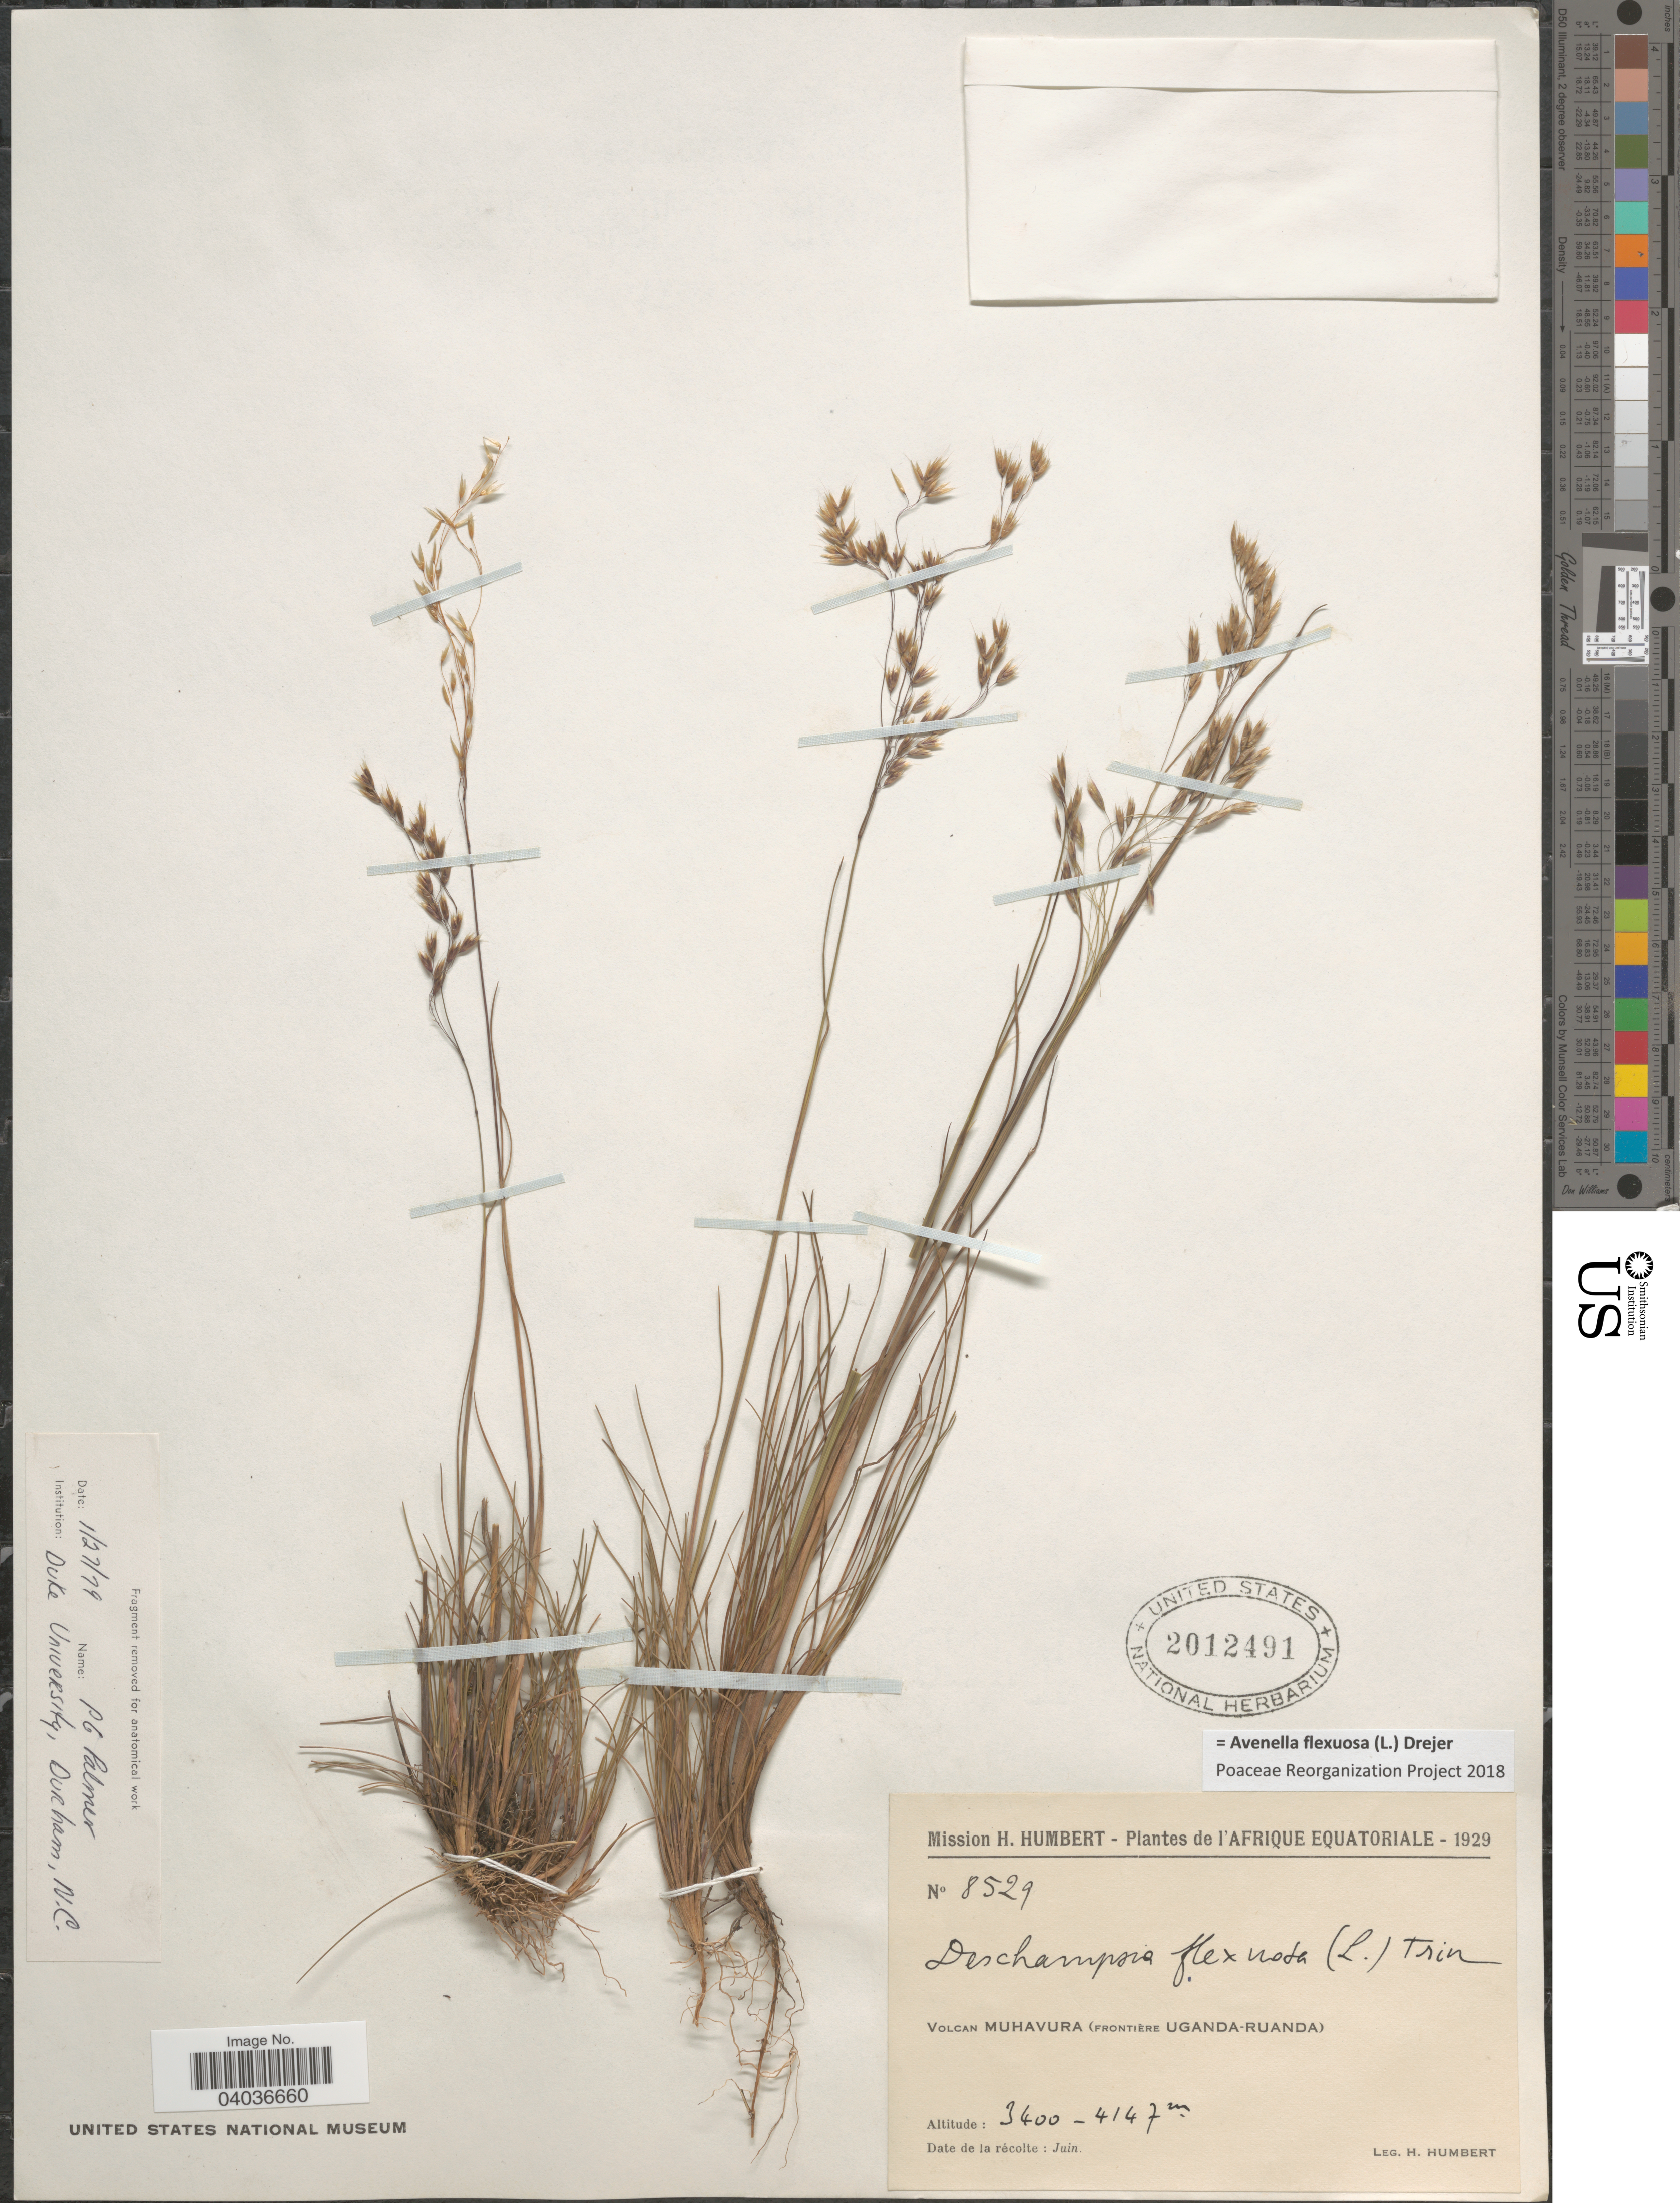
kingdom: Plantae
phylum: Tracheophyta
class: Liliopsida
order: Poales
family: Poaceae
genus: Avenella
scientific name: Avenella flexuosa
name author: (L.) Drejer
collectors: H. Humbert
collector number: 8529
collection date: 1929-06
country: Uganda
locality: Afrique Equatoriale. Volcan Muhavura (Frontière Uganda-Ruanda).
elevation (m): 3400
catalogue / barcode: US 2012491